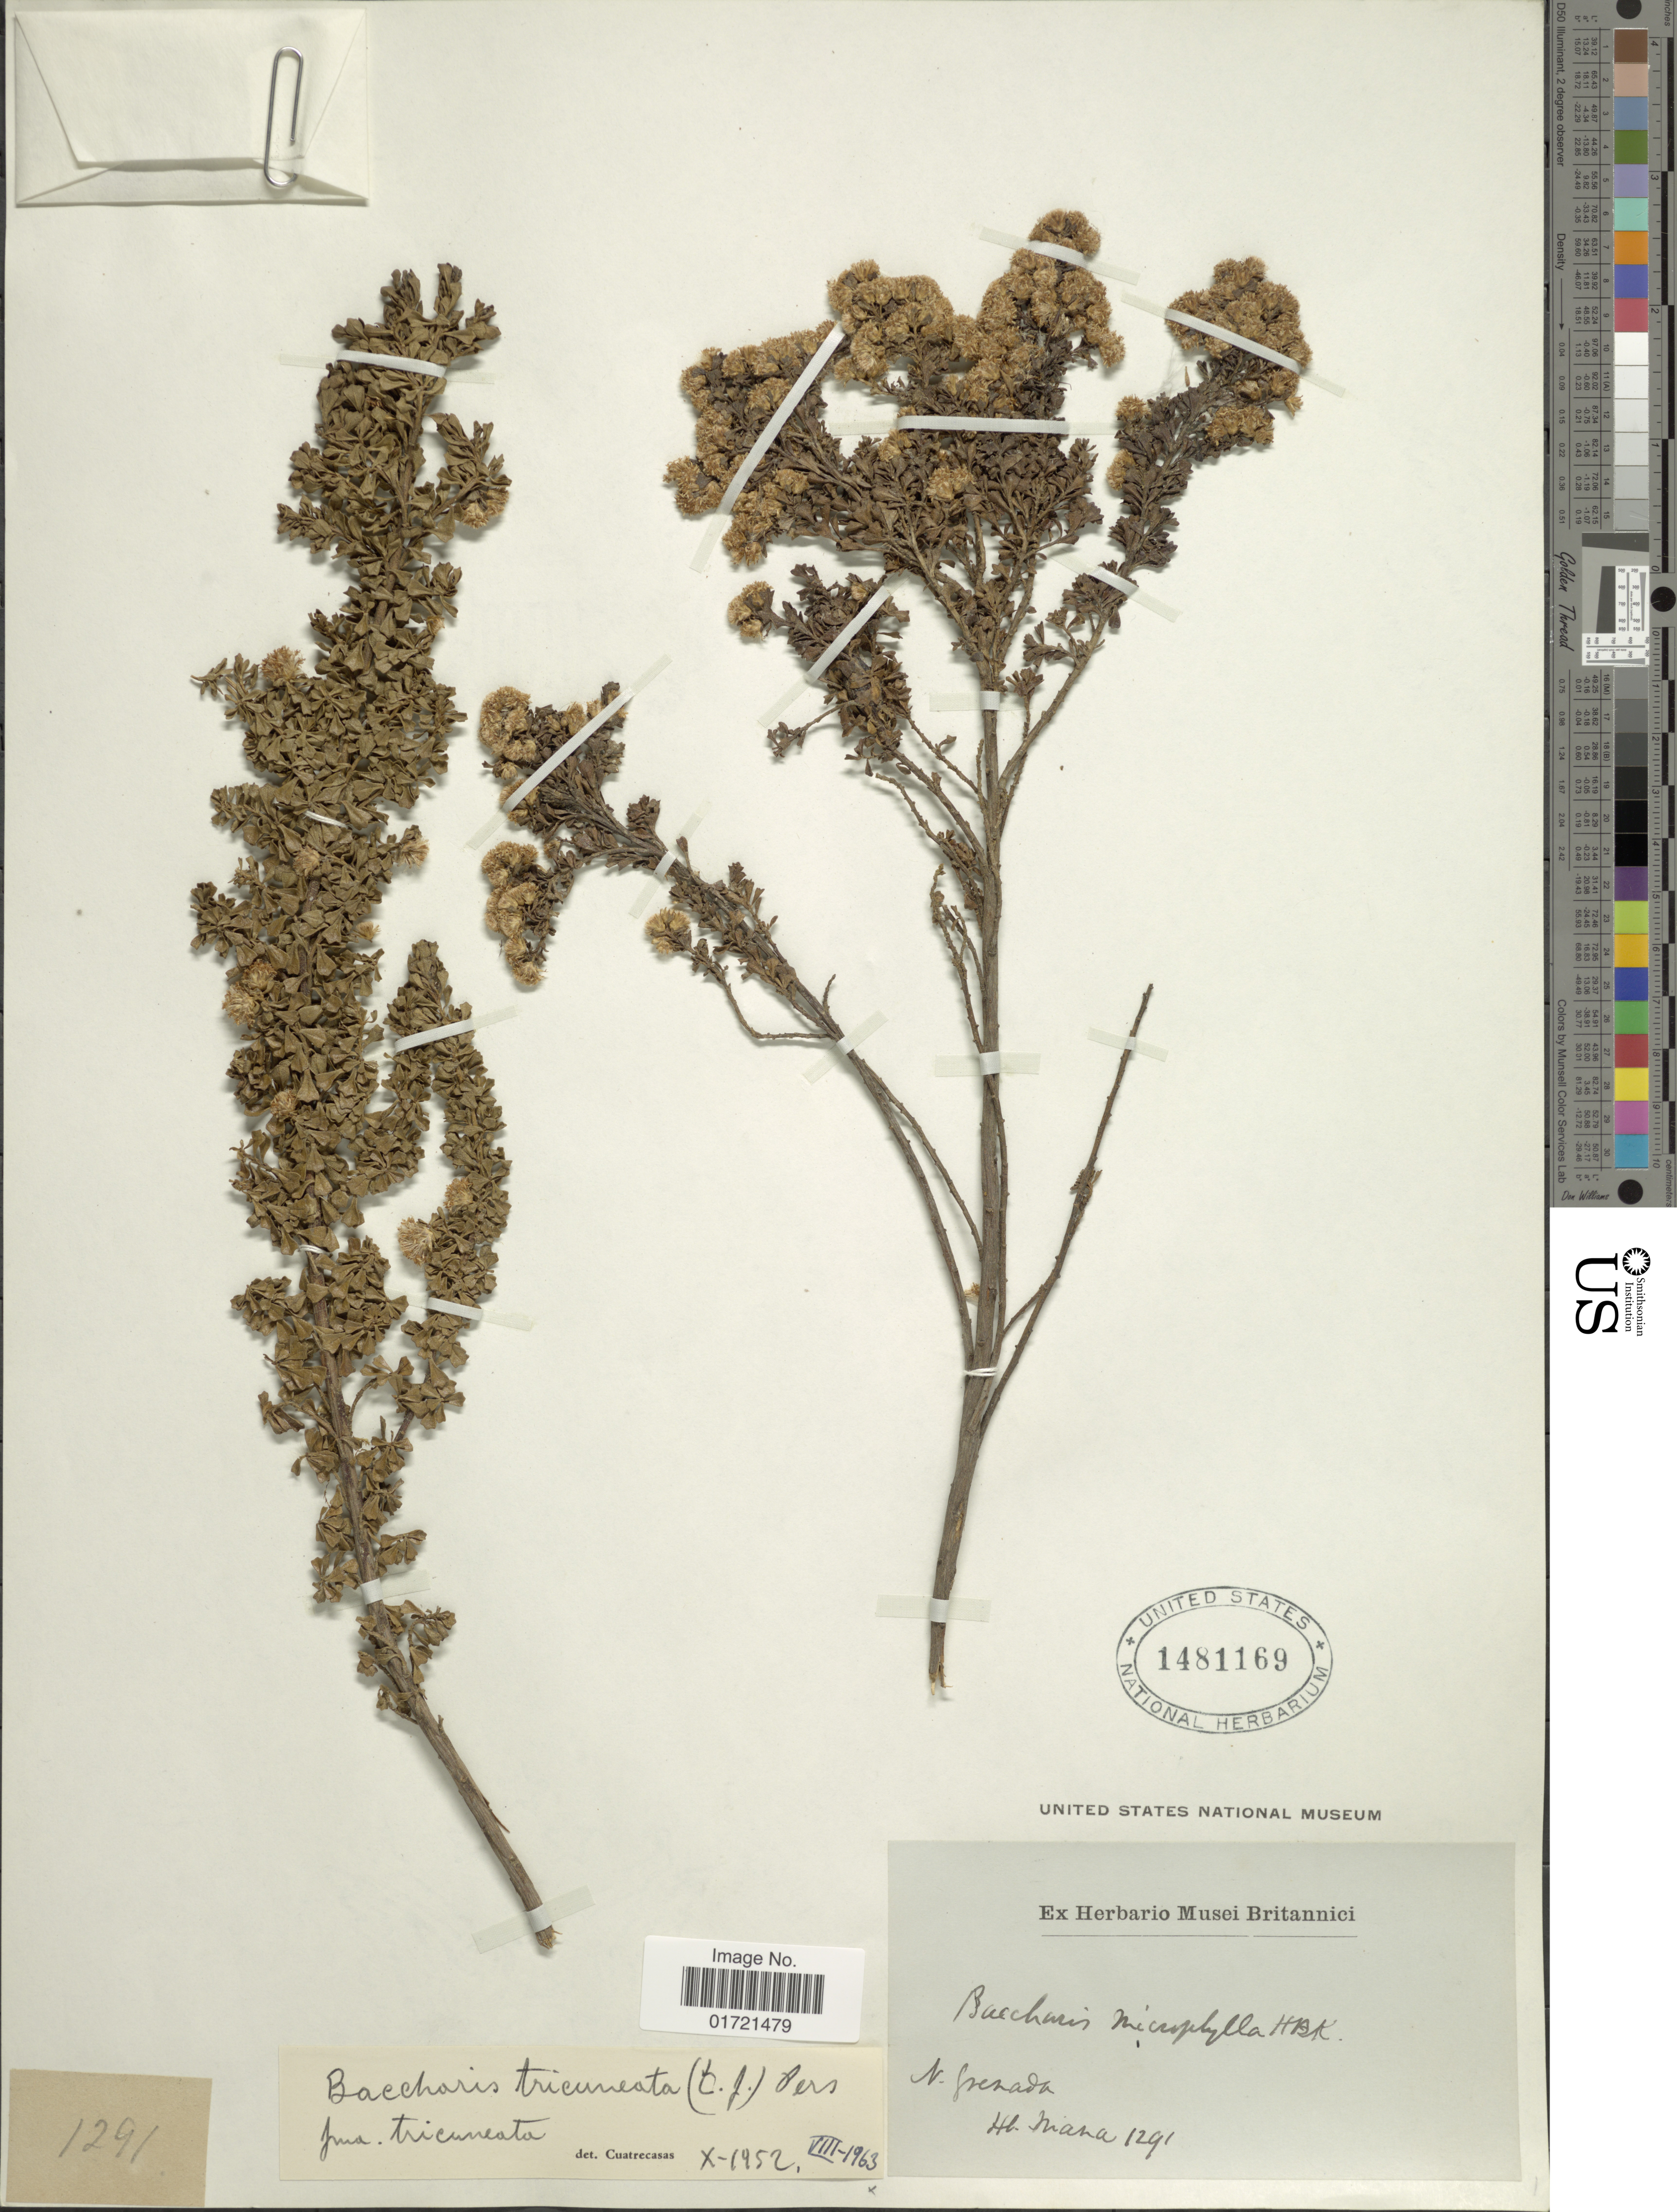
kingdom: Plantae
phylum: Tracheophyta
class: Magnoliopsida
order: Asterales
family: Asteraceae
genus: Baccharis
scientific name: Baccharis tricuneata f. tricuneata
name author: (L. f.) Pers.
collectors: Triana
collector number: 1291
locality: N. Grenada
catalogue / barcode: US 1481169